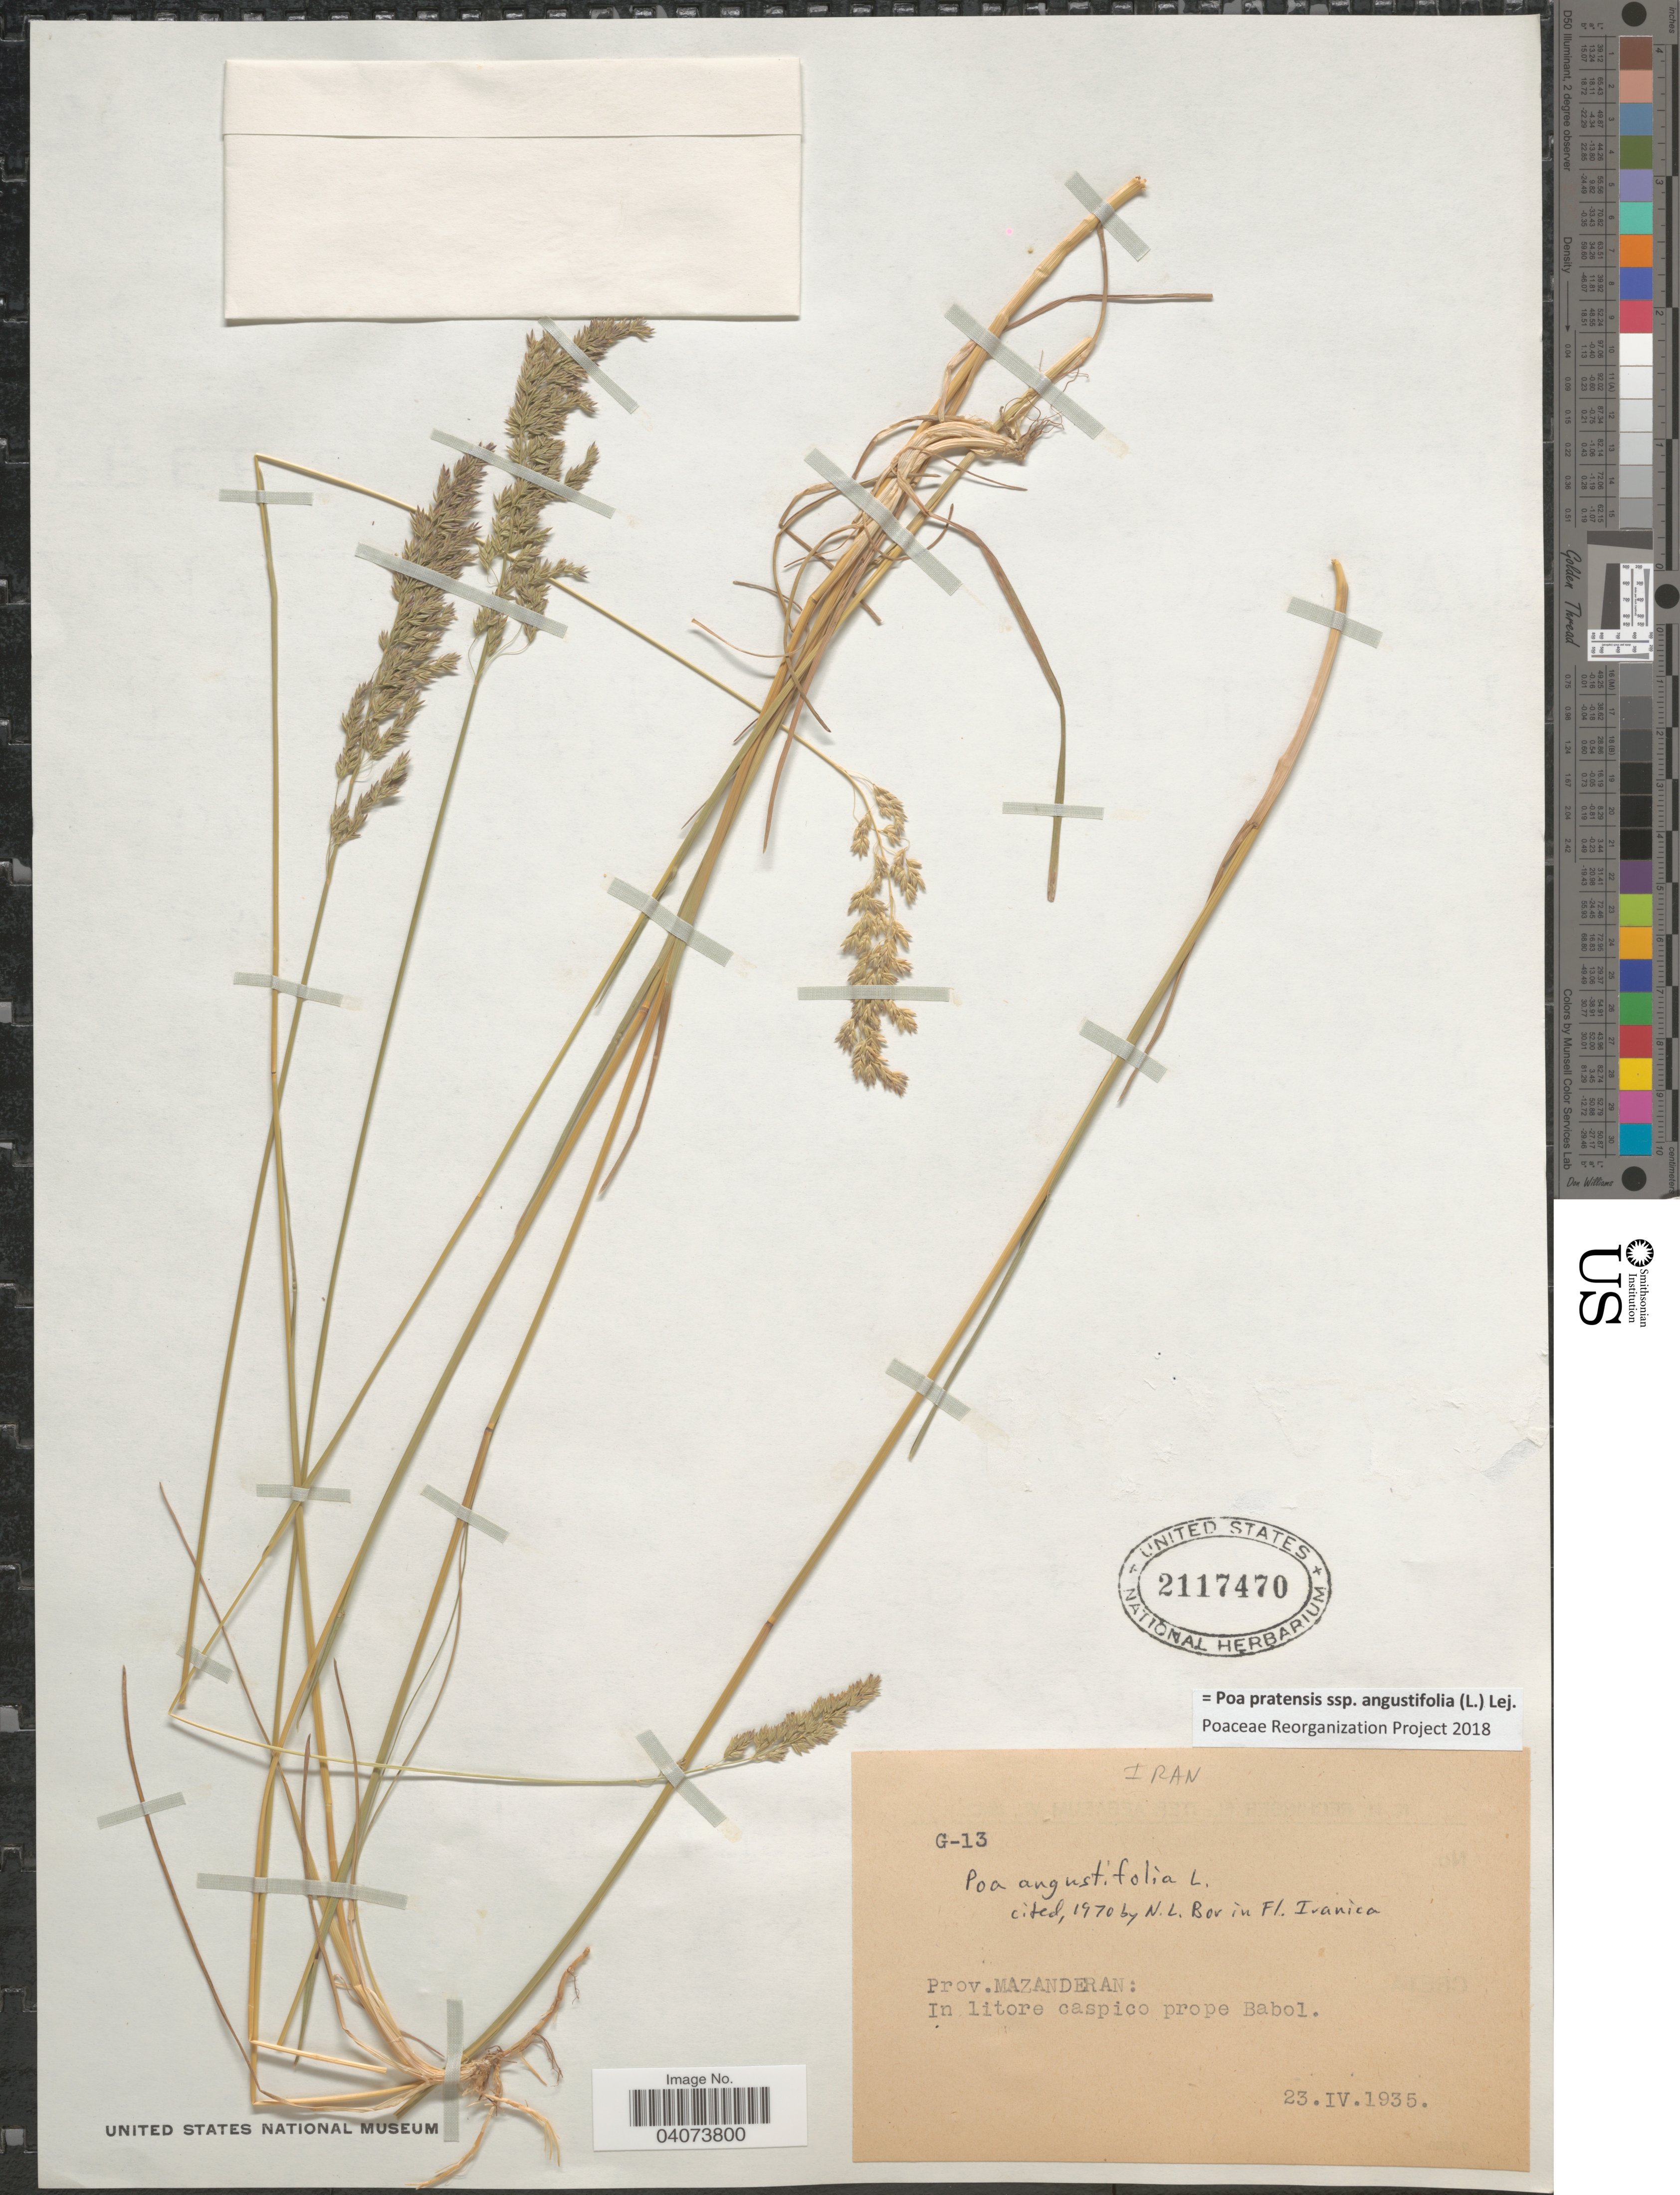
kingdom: Plantae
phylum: Tracheophyta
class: Liliopsida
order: Poales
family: Poaceae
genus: Poa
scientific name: Poa pratensis subsp. angustifolia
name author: (L.) Lej.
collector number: G-13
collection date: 1935-04-23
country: Iran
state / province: Mazandaran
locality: Prov. Mazanderan: In litore caspico prope Babol.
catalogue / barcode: US 2117470